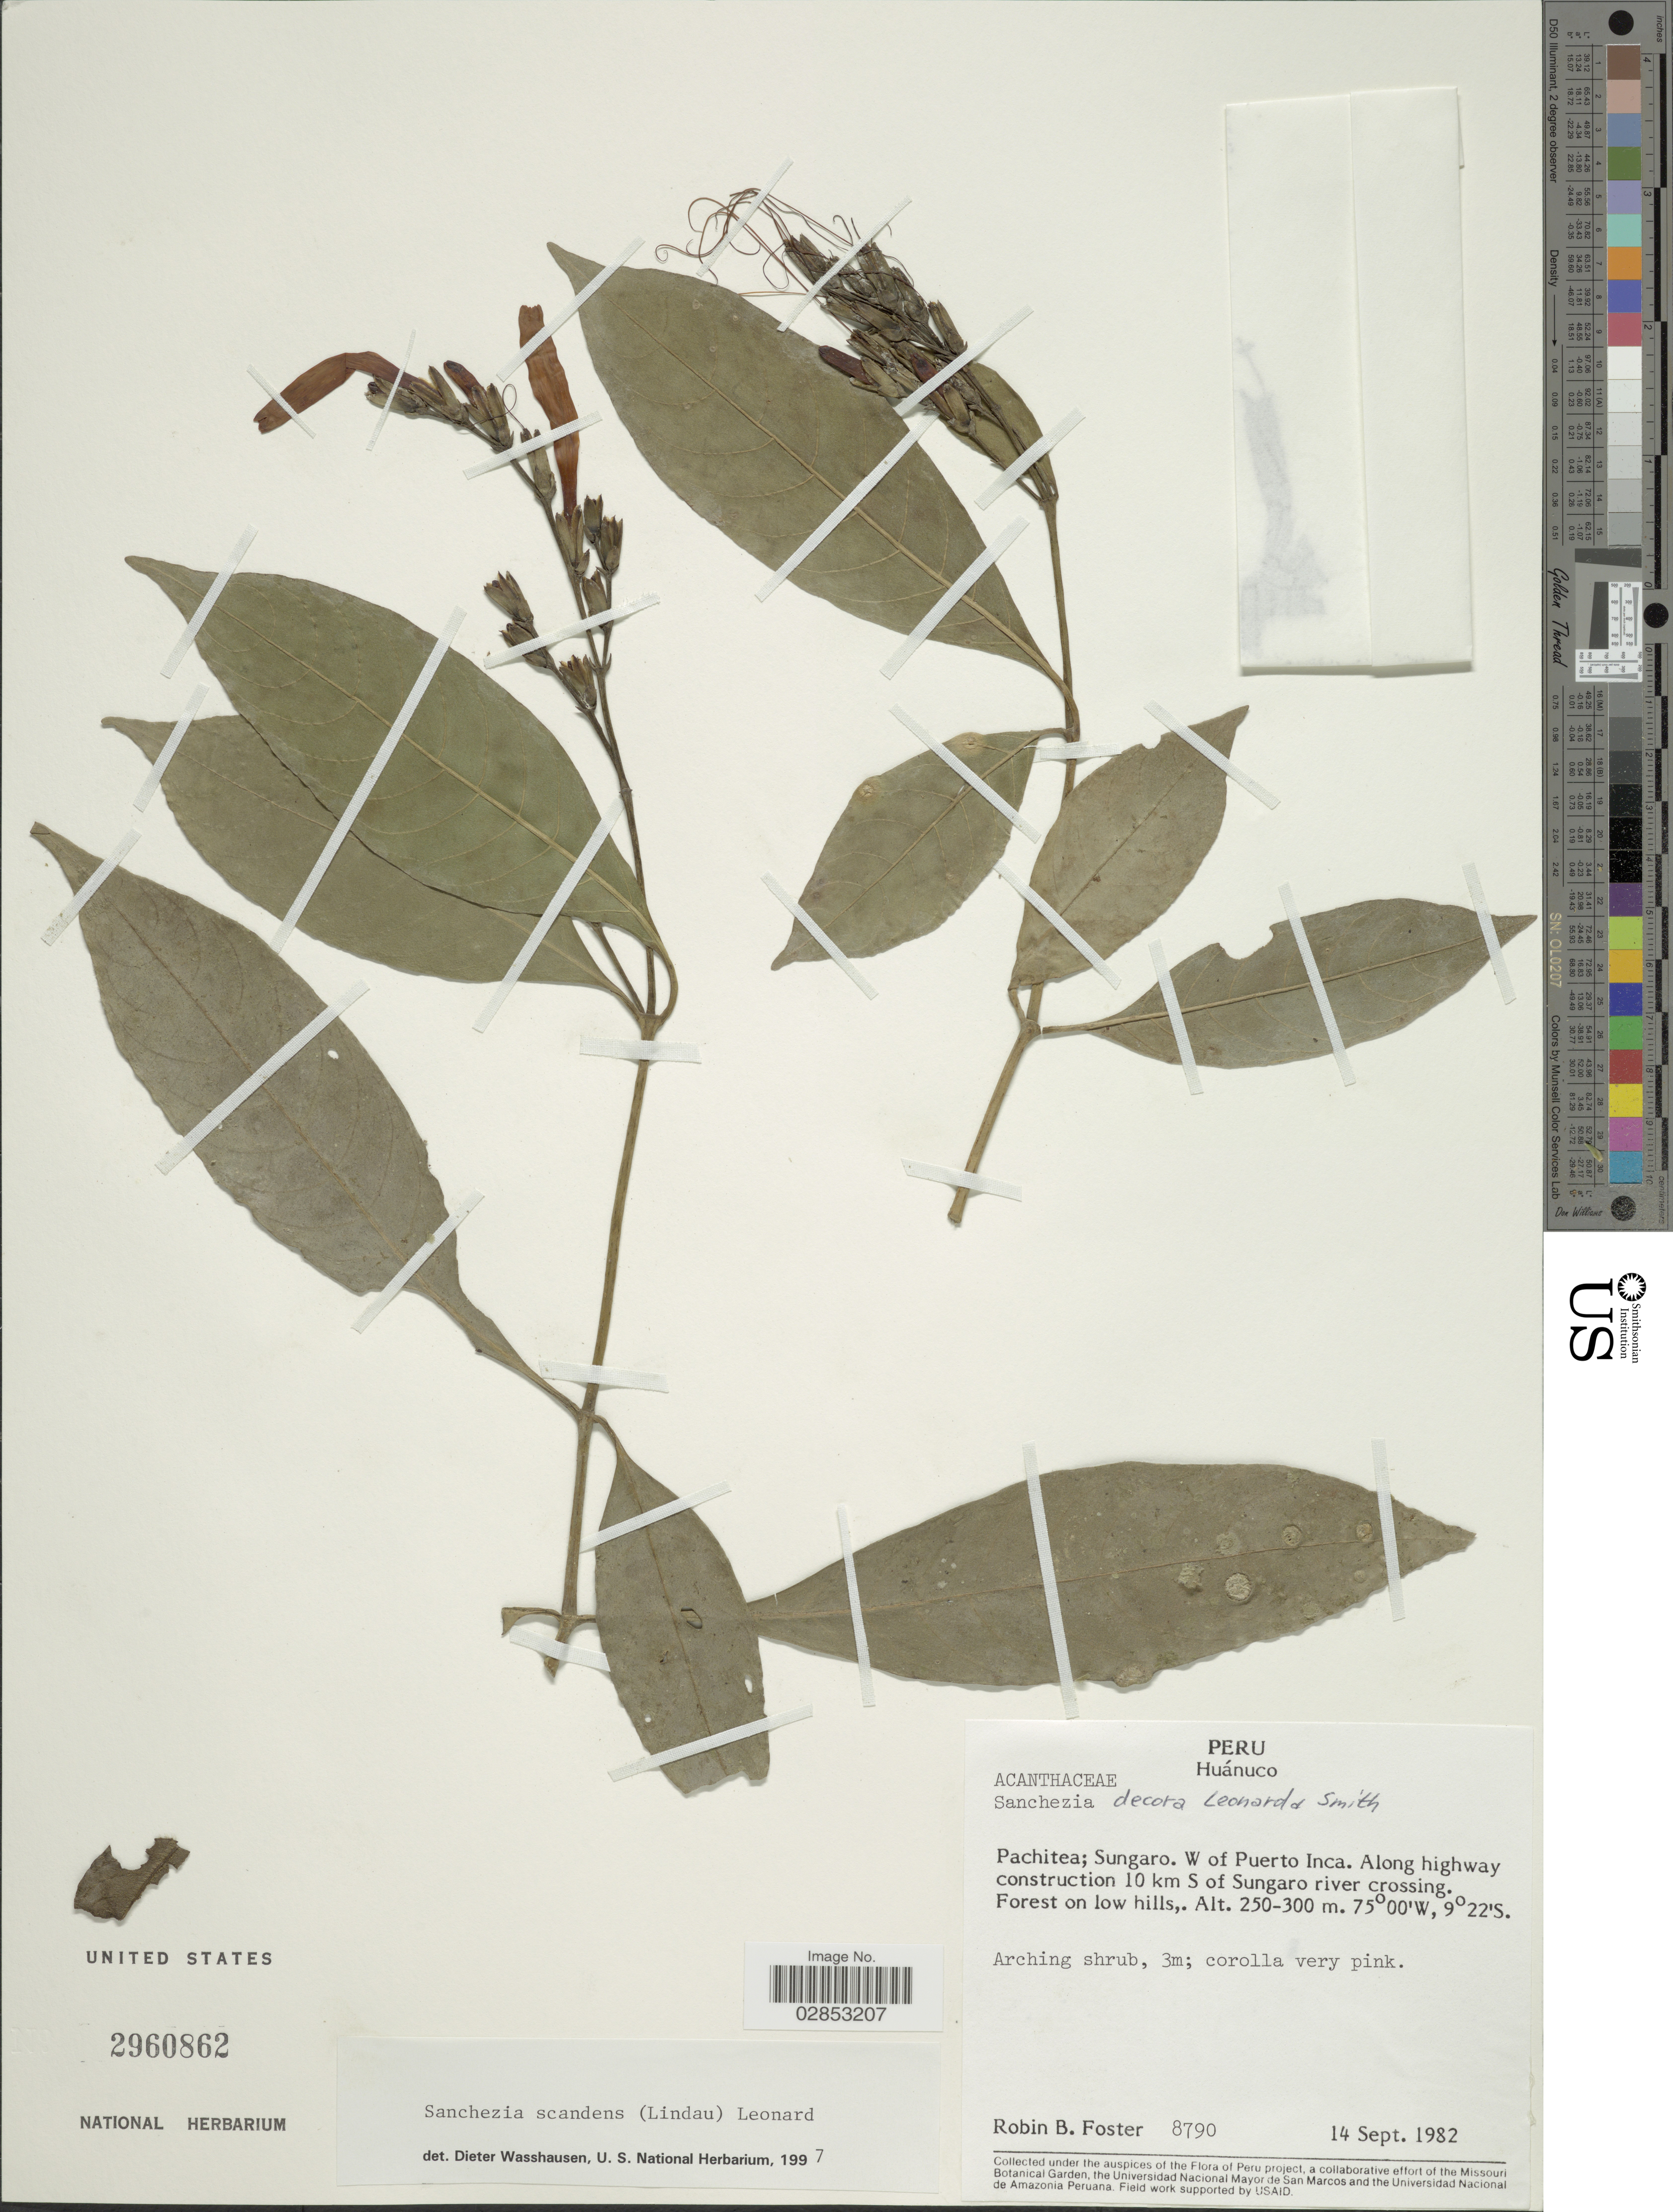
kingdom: Plantae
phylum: Tracheophyta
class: Magnoliopsida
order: Lamiales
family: Acanthaceae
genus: Steirosanchezia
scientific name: Steirosanchezia scandens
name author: Lindau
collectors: R. B. Foster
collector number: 8790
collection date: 1982-09-14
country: Peru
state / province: Huánuco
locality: Pachitea; Sungaro, W of Puerto Inca, Along highway construction 10 km S of Sungaro river crossing.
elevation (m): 250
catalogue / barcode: US 2960862